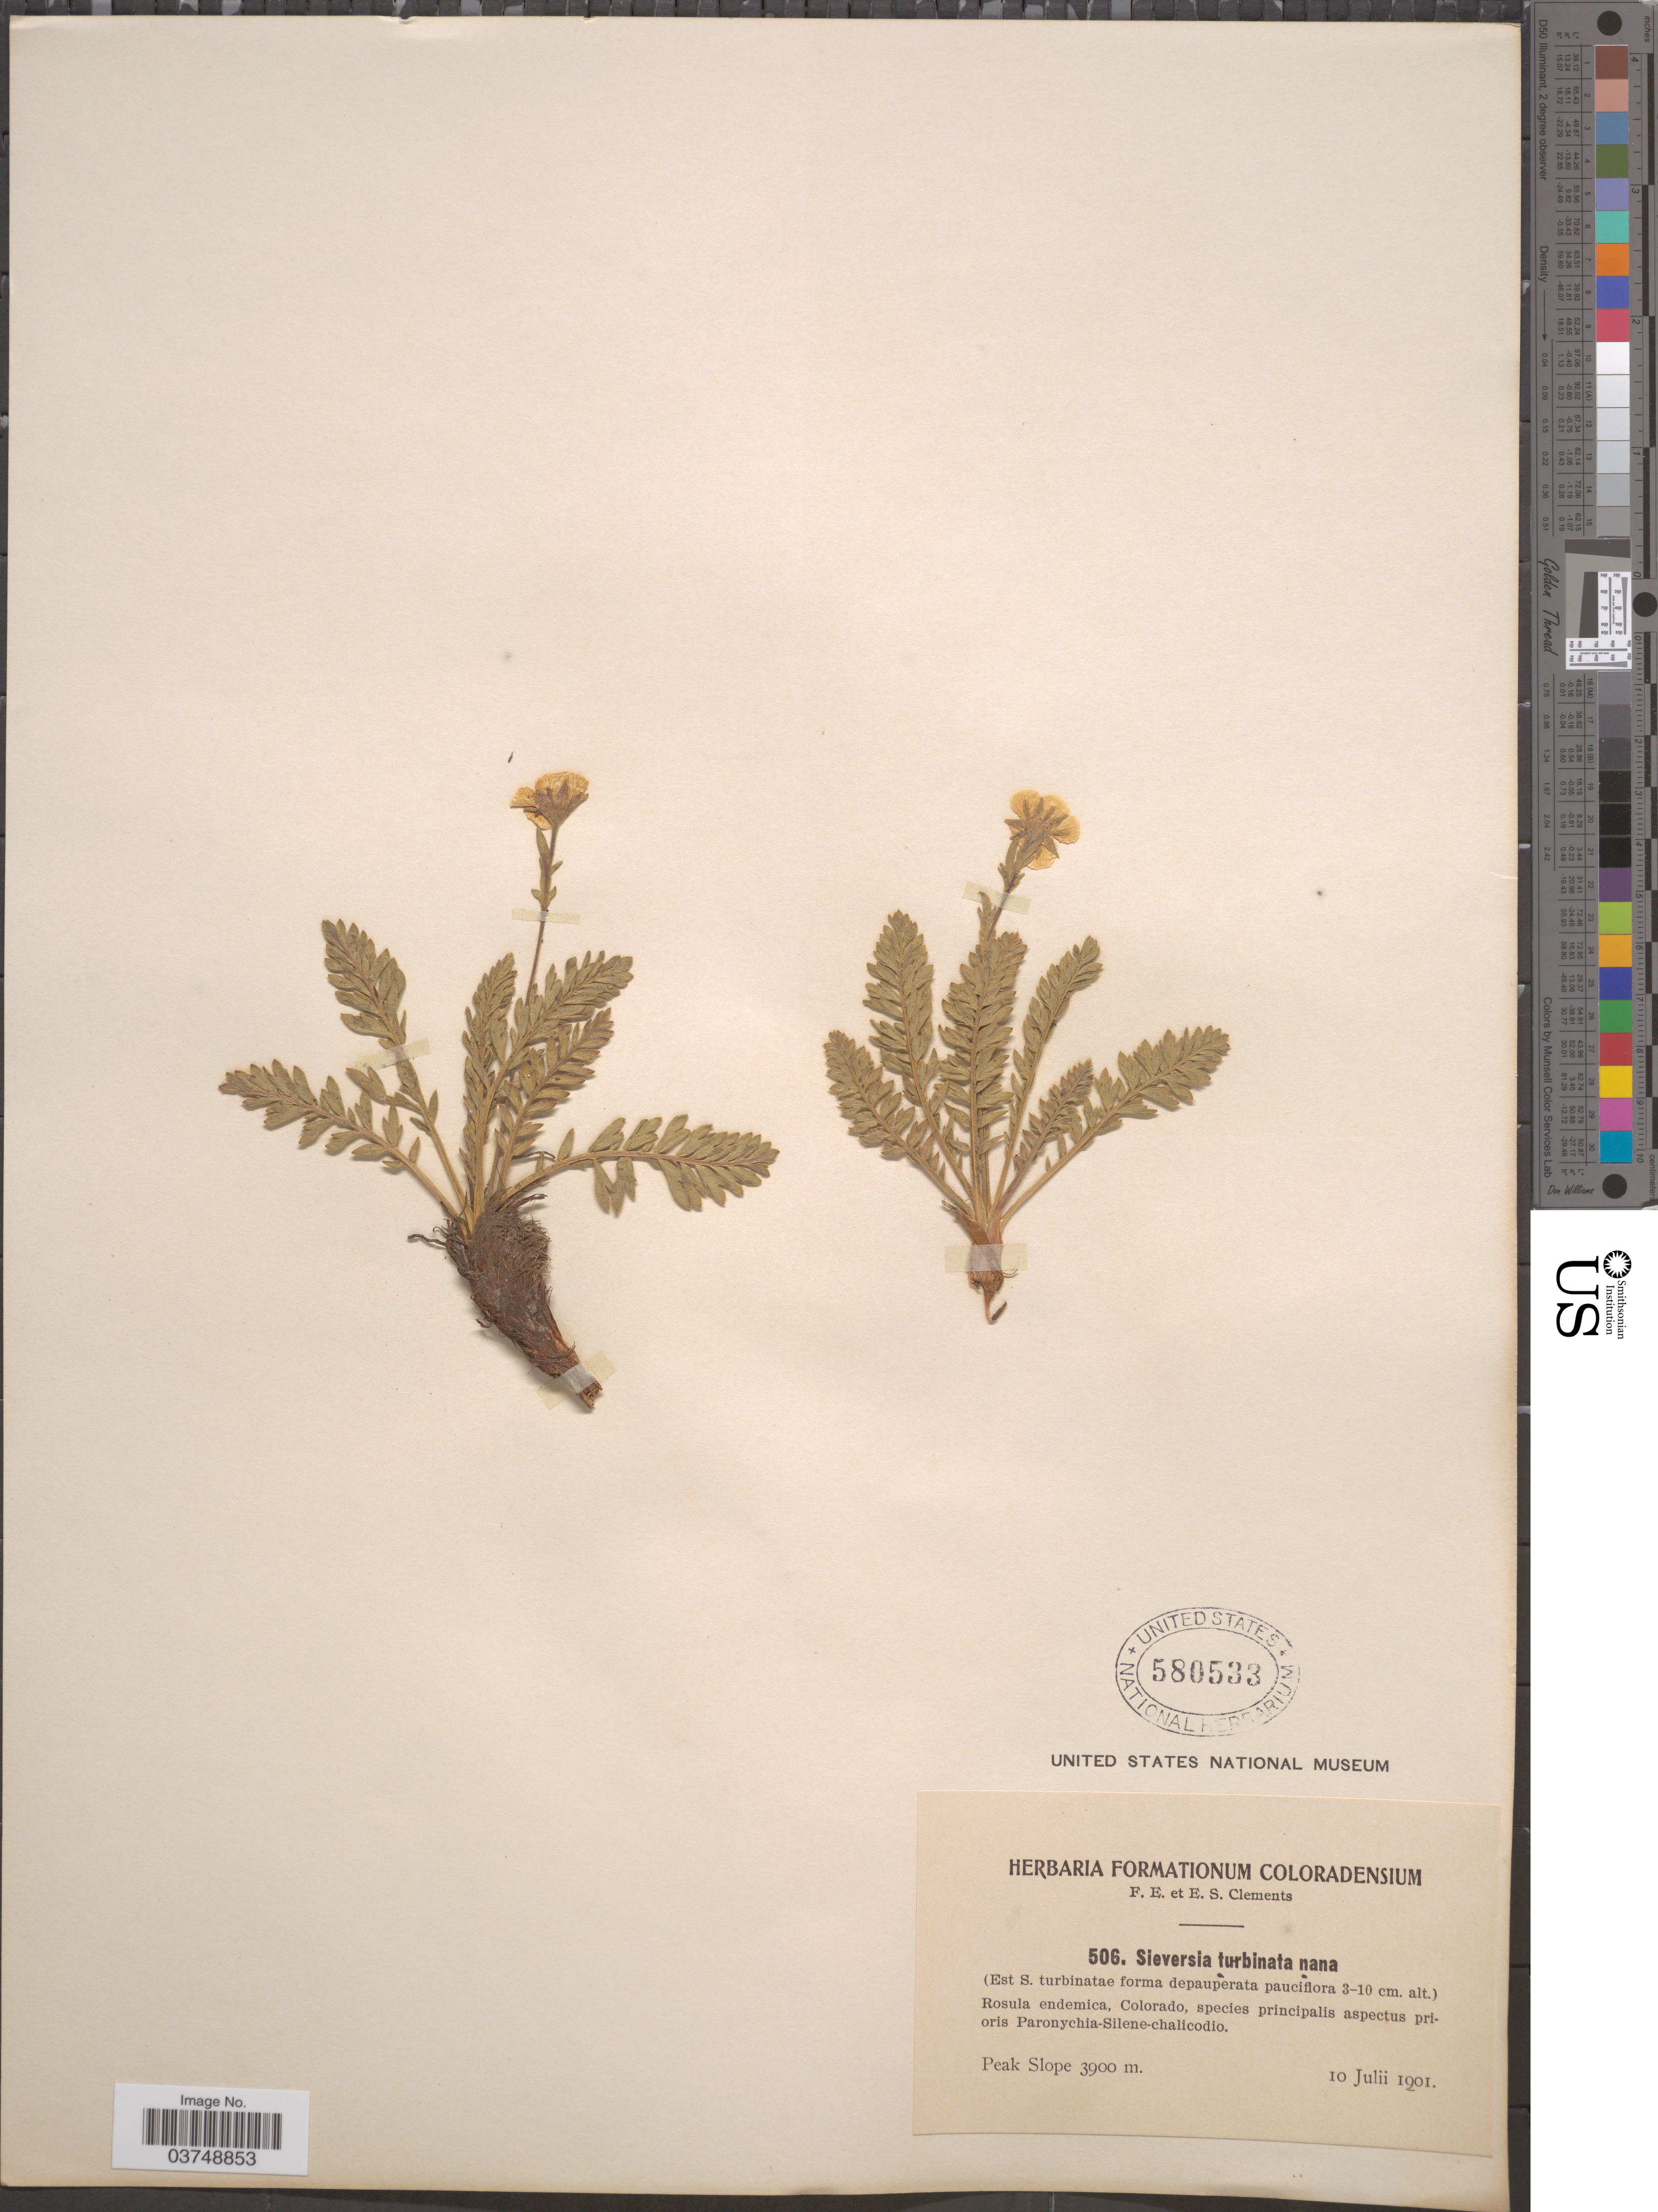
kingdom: Plantae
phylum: Tracheophyta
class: Magnoliopsida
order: Rosales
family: Rosaceae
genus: Geum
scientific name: Geum rossii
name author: (R. Br.) Ser.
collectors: F. E. Clements & E. S. Clements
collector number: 506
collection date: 1901-07-10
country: United States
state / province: Colorado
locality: Peak Slope.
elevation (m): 3900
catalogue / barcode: US 580533